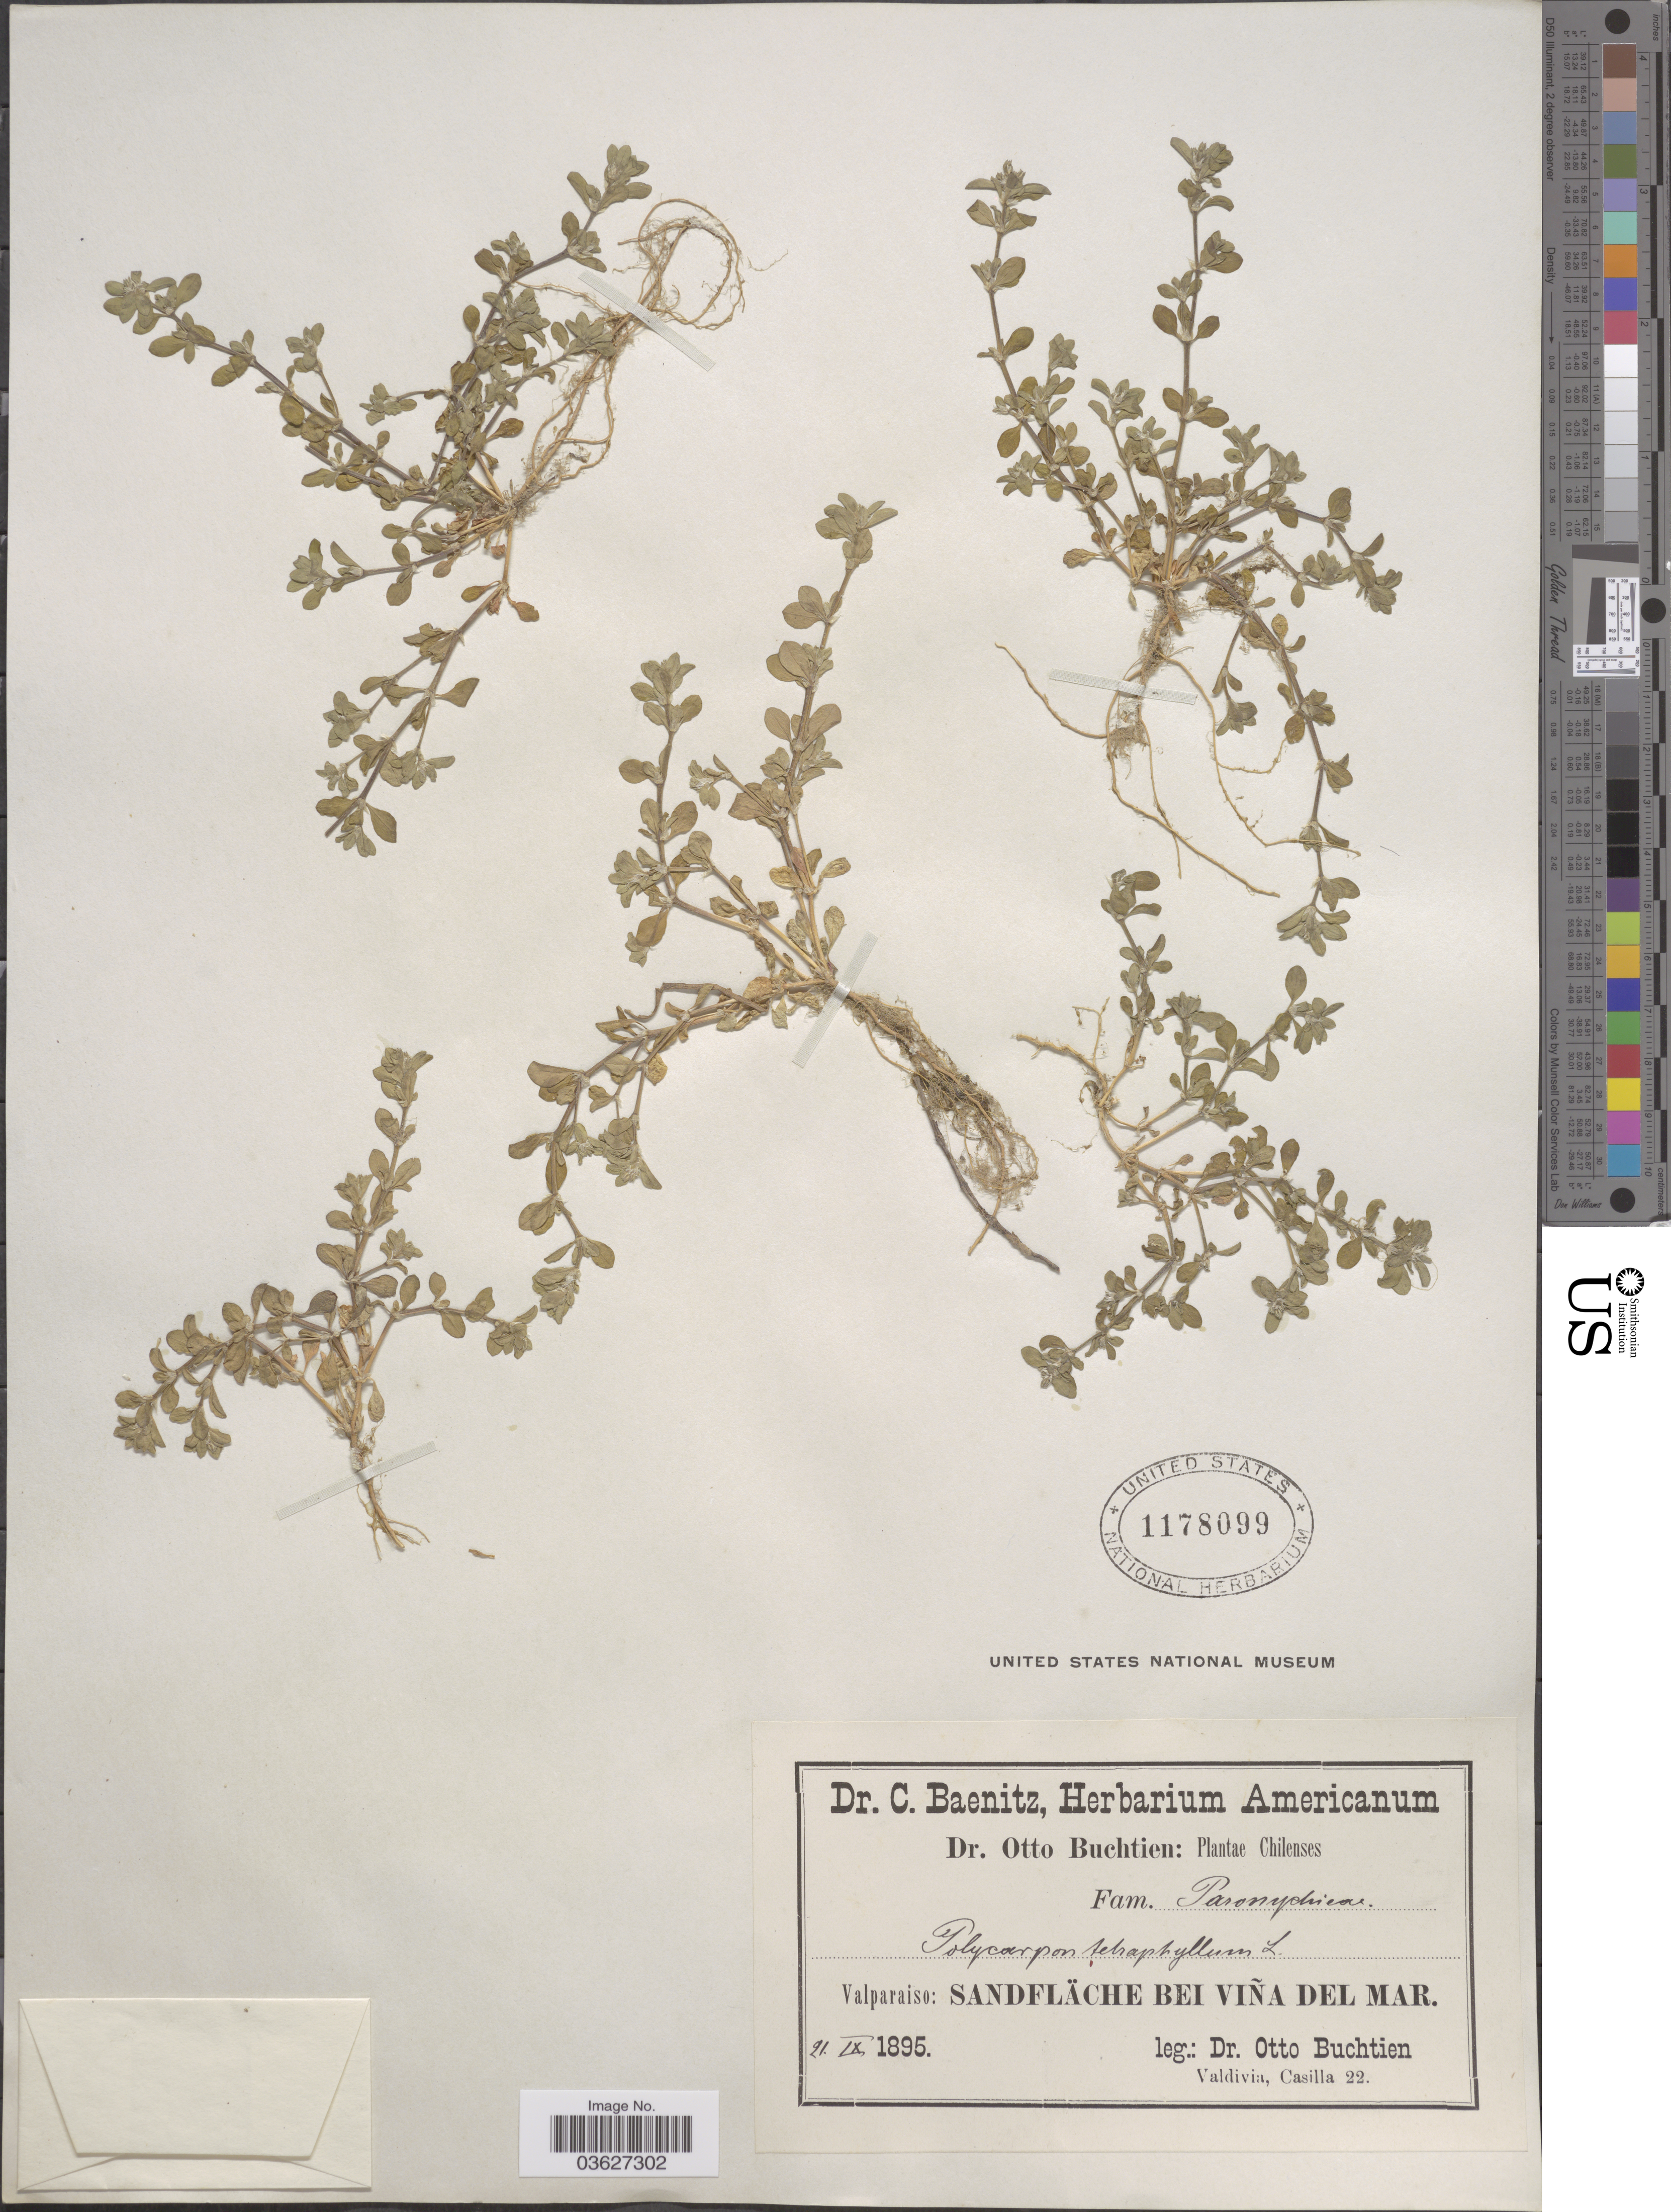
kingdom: Plantae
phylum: Tracheophyta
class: Magnoliopsida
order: Caryophyllales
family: Caryophyllaceae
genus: Polycarpon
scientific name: Polycarpon tetraphyllum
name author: (L.) L.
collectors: O. Buchtien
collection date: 1895-09-21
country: Chile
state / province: Valparaíso (V)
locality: Sandfläche bei Viña del Mar.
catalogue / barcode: US 1178099